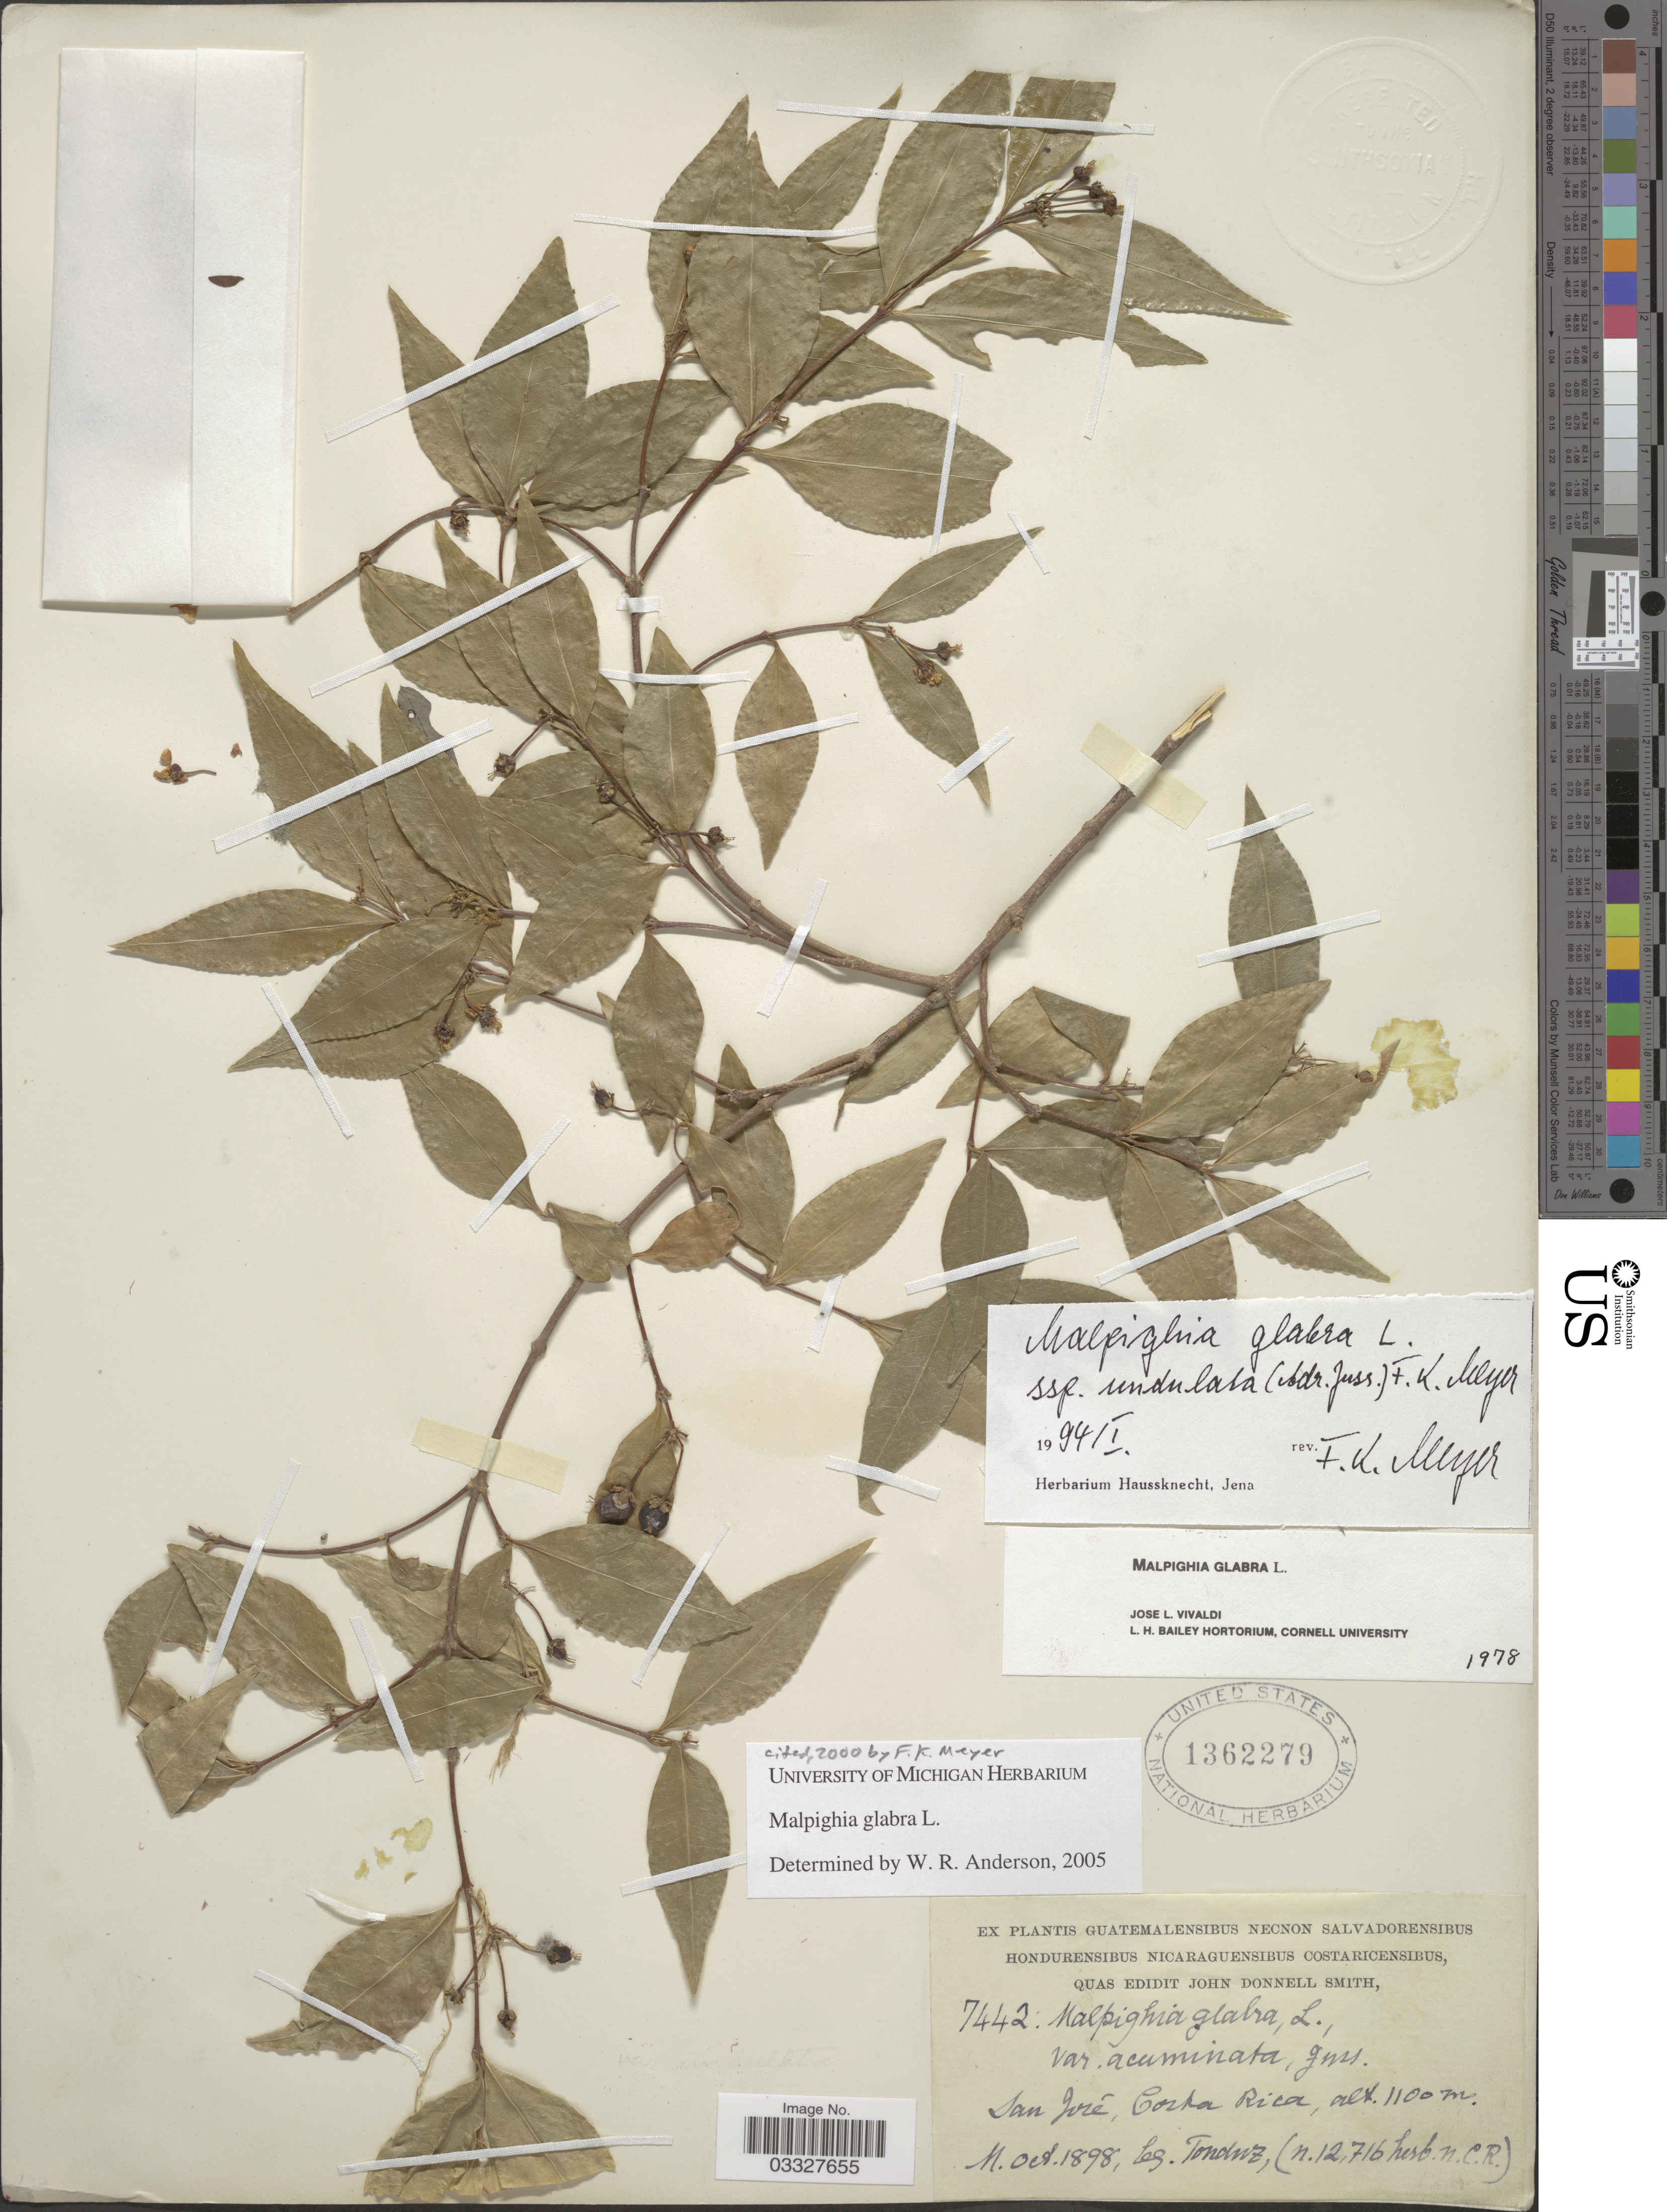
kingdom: Plantae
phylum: Tracheophyta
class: Magnoliopsida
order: Malpighiales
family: Malpighiaceae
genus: Malpighia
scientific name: Malpighia glabra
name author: L.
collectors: Tonduz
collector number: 7442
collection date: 1898-10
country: Costa Rica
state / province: San José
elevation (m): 1100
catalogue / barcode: US 1362279